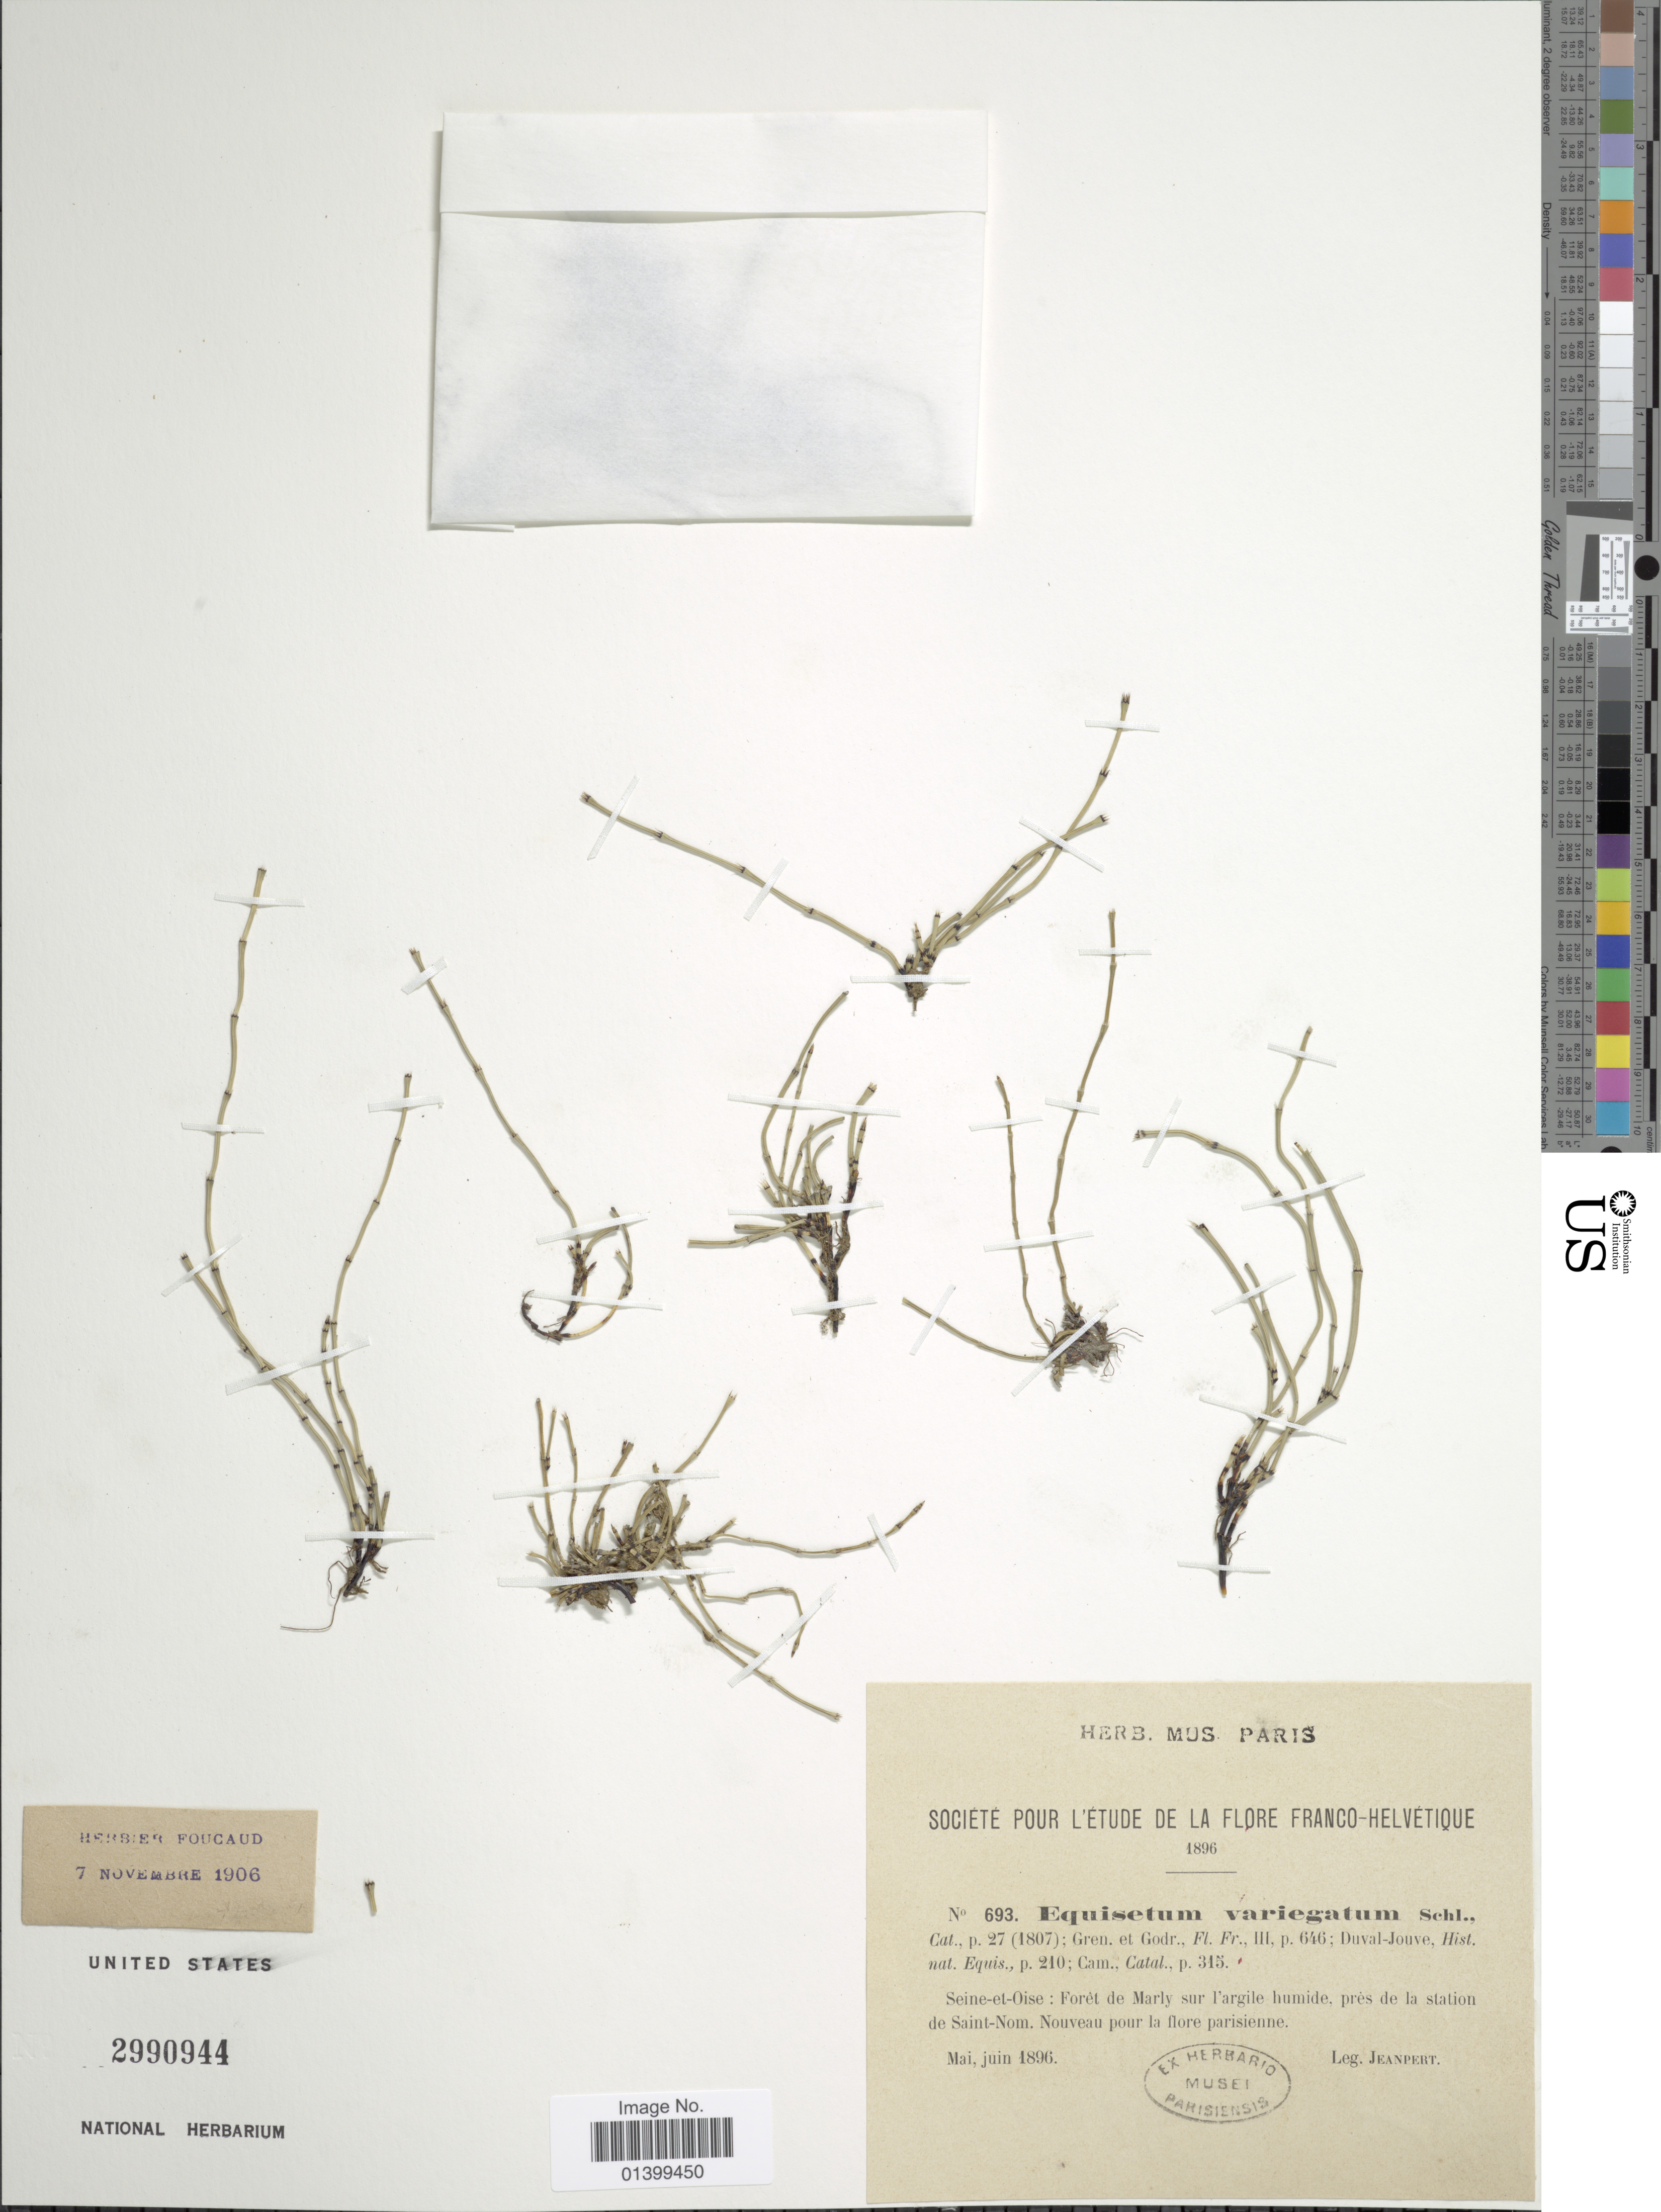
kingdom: Plantae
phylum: Tracheophyta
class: Polypodiopsida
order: Equisetales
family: Equisetaceae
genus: Equisetum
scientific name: Equisetum variegatum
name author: Schleich. ex F. Weber & D. Mohr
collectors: E. Jeanpert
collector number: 693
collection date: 1896-05/1896-06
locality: Seine-et-Oise: Forèt de Marly sur l'argile humide, près de la station de Saint-Nom. Nouveau pour la flore parisienne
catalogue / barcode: US 2990944